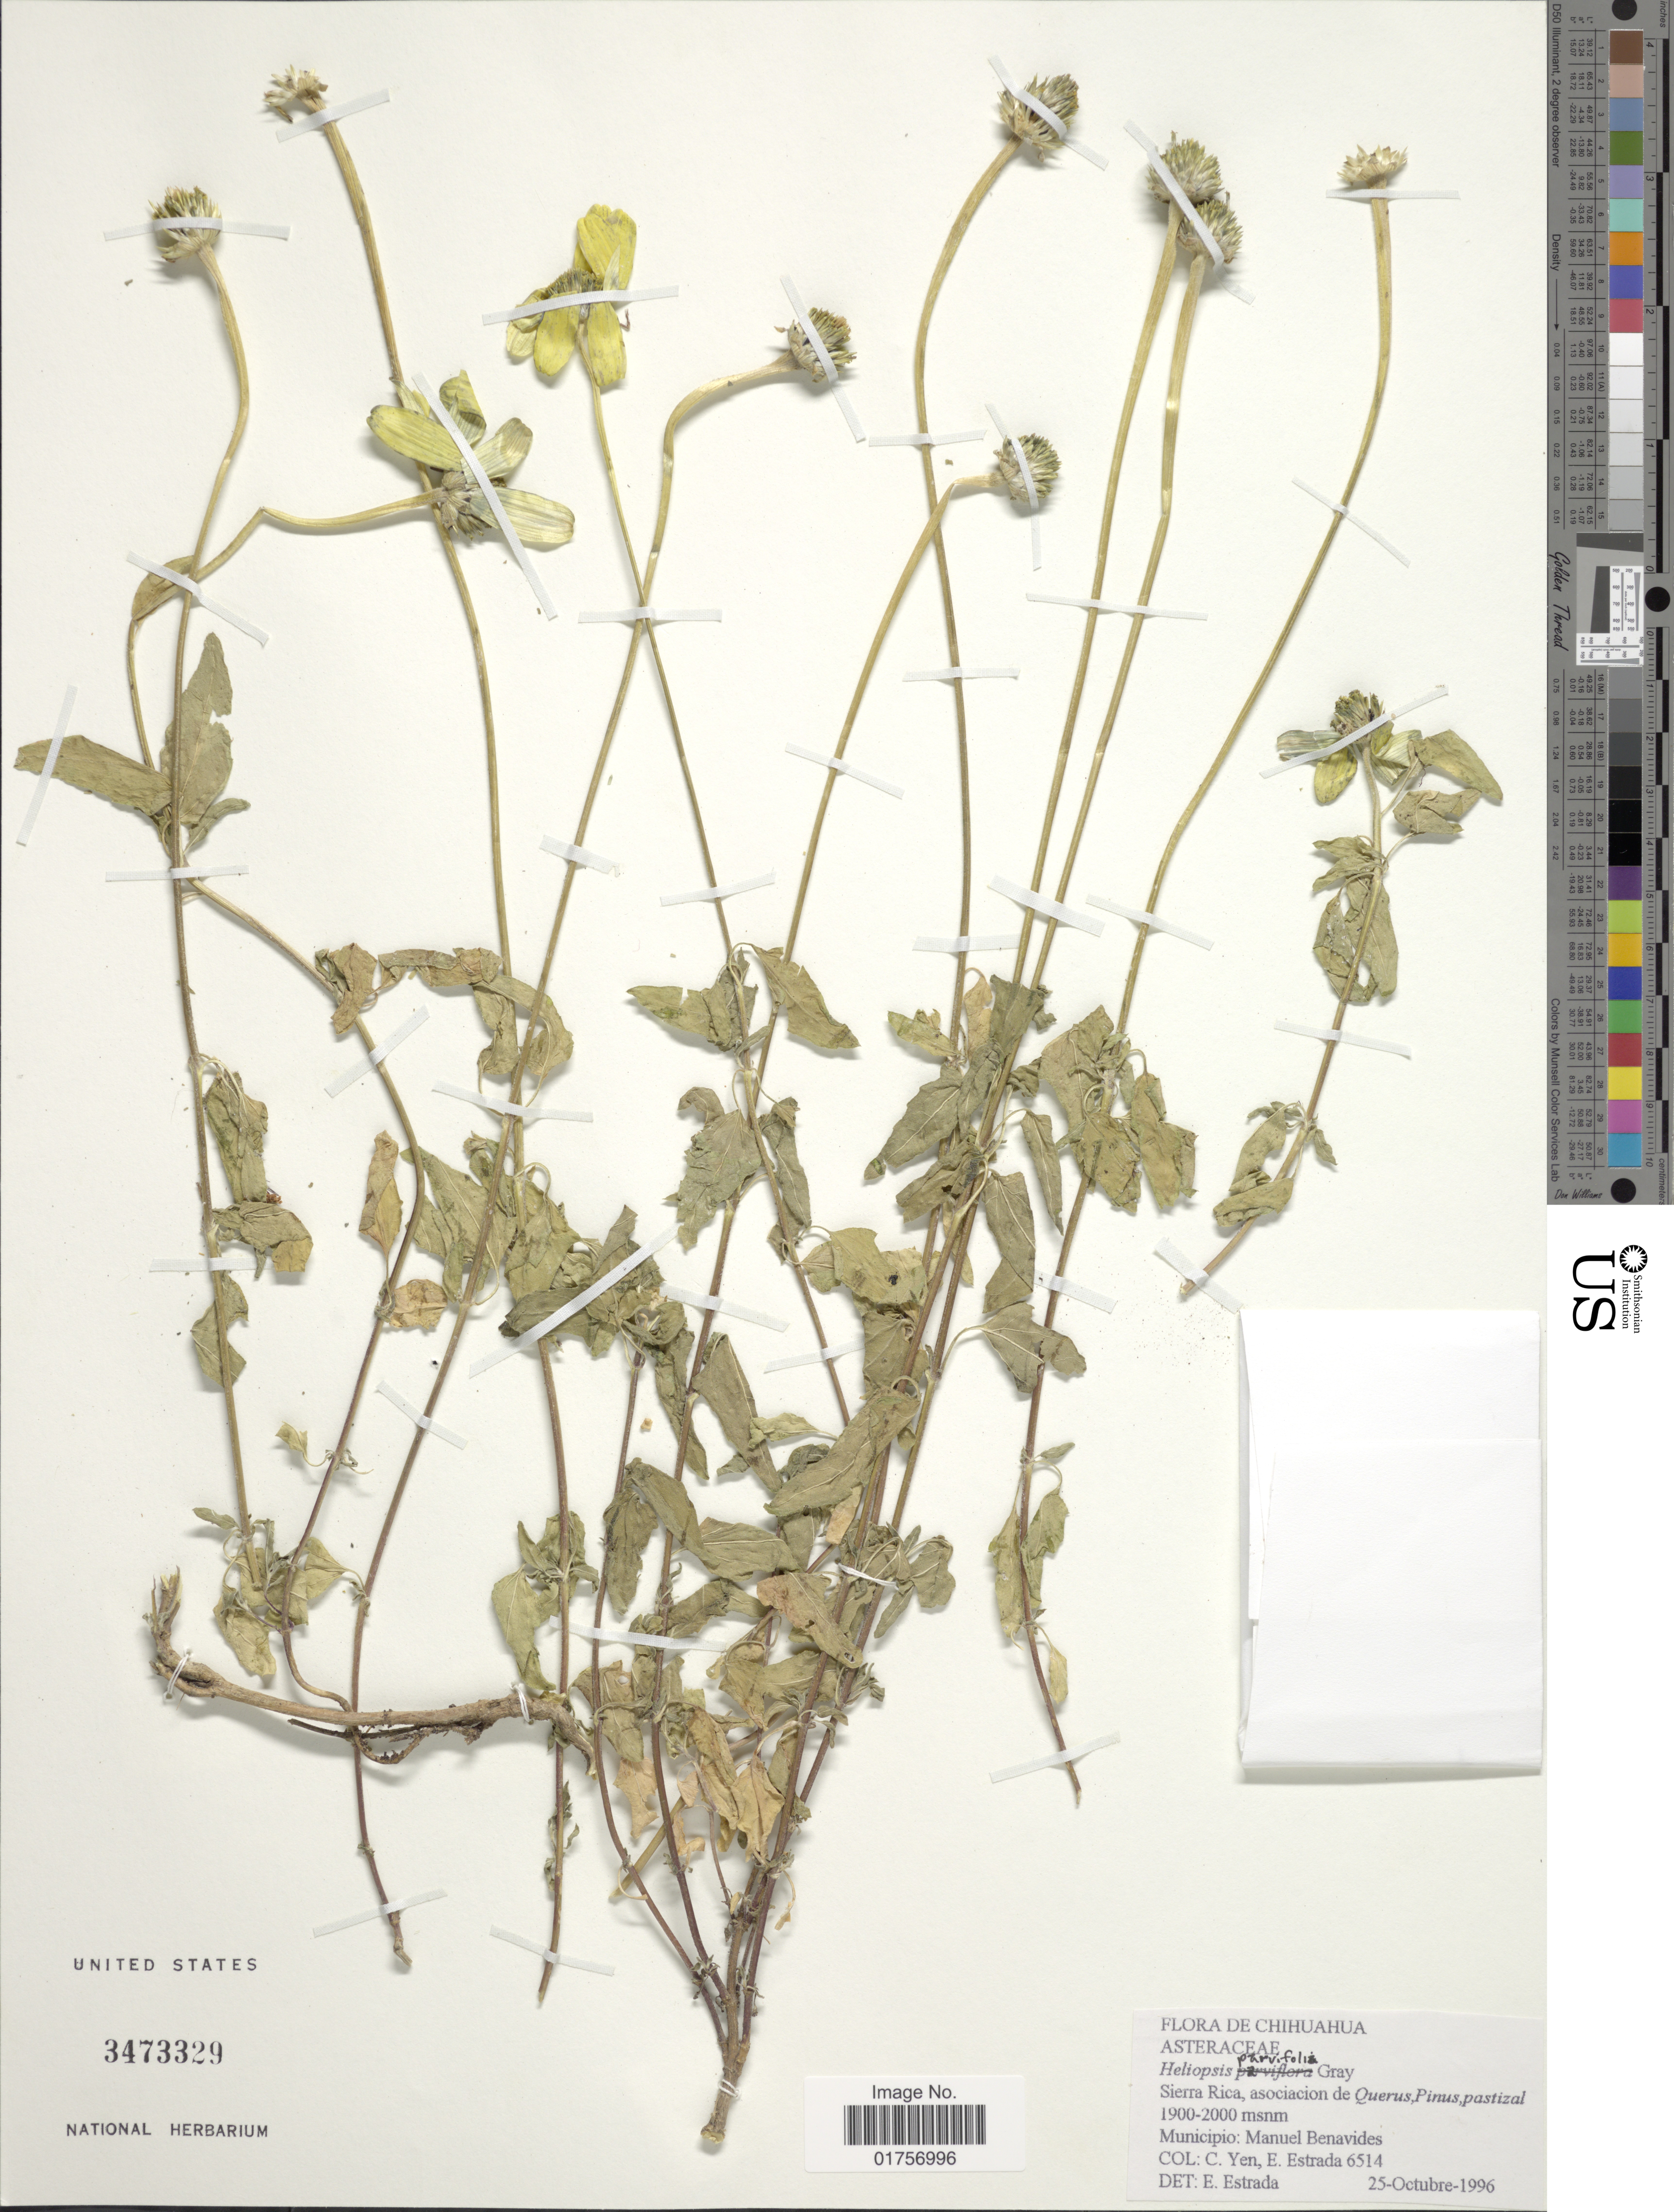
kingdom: Plantae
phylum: Tracheophyta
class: Magnoliopsida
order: Asterales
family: Asteraceae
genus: Heliopsis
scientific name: Heliopsis parvifolia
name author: A. Gray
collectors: C. Yen & E. Estrada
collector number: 6514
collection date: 1996-10-25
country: Mexico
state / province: Chihuahua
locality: Sierra Rica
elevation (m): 1900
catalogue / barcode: US 3473329